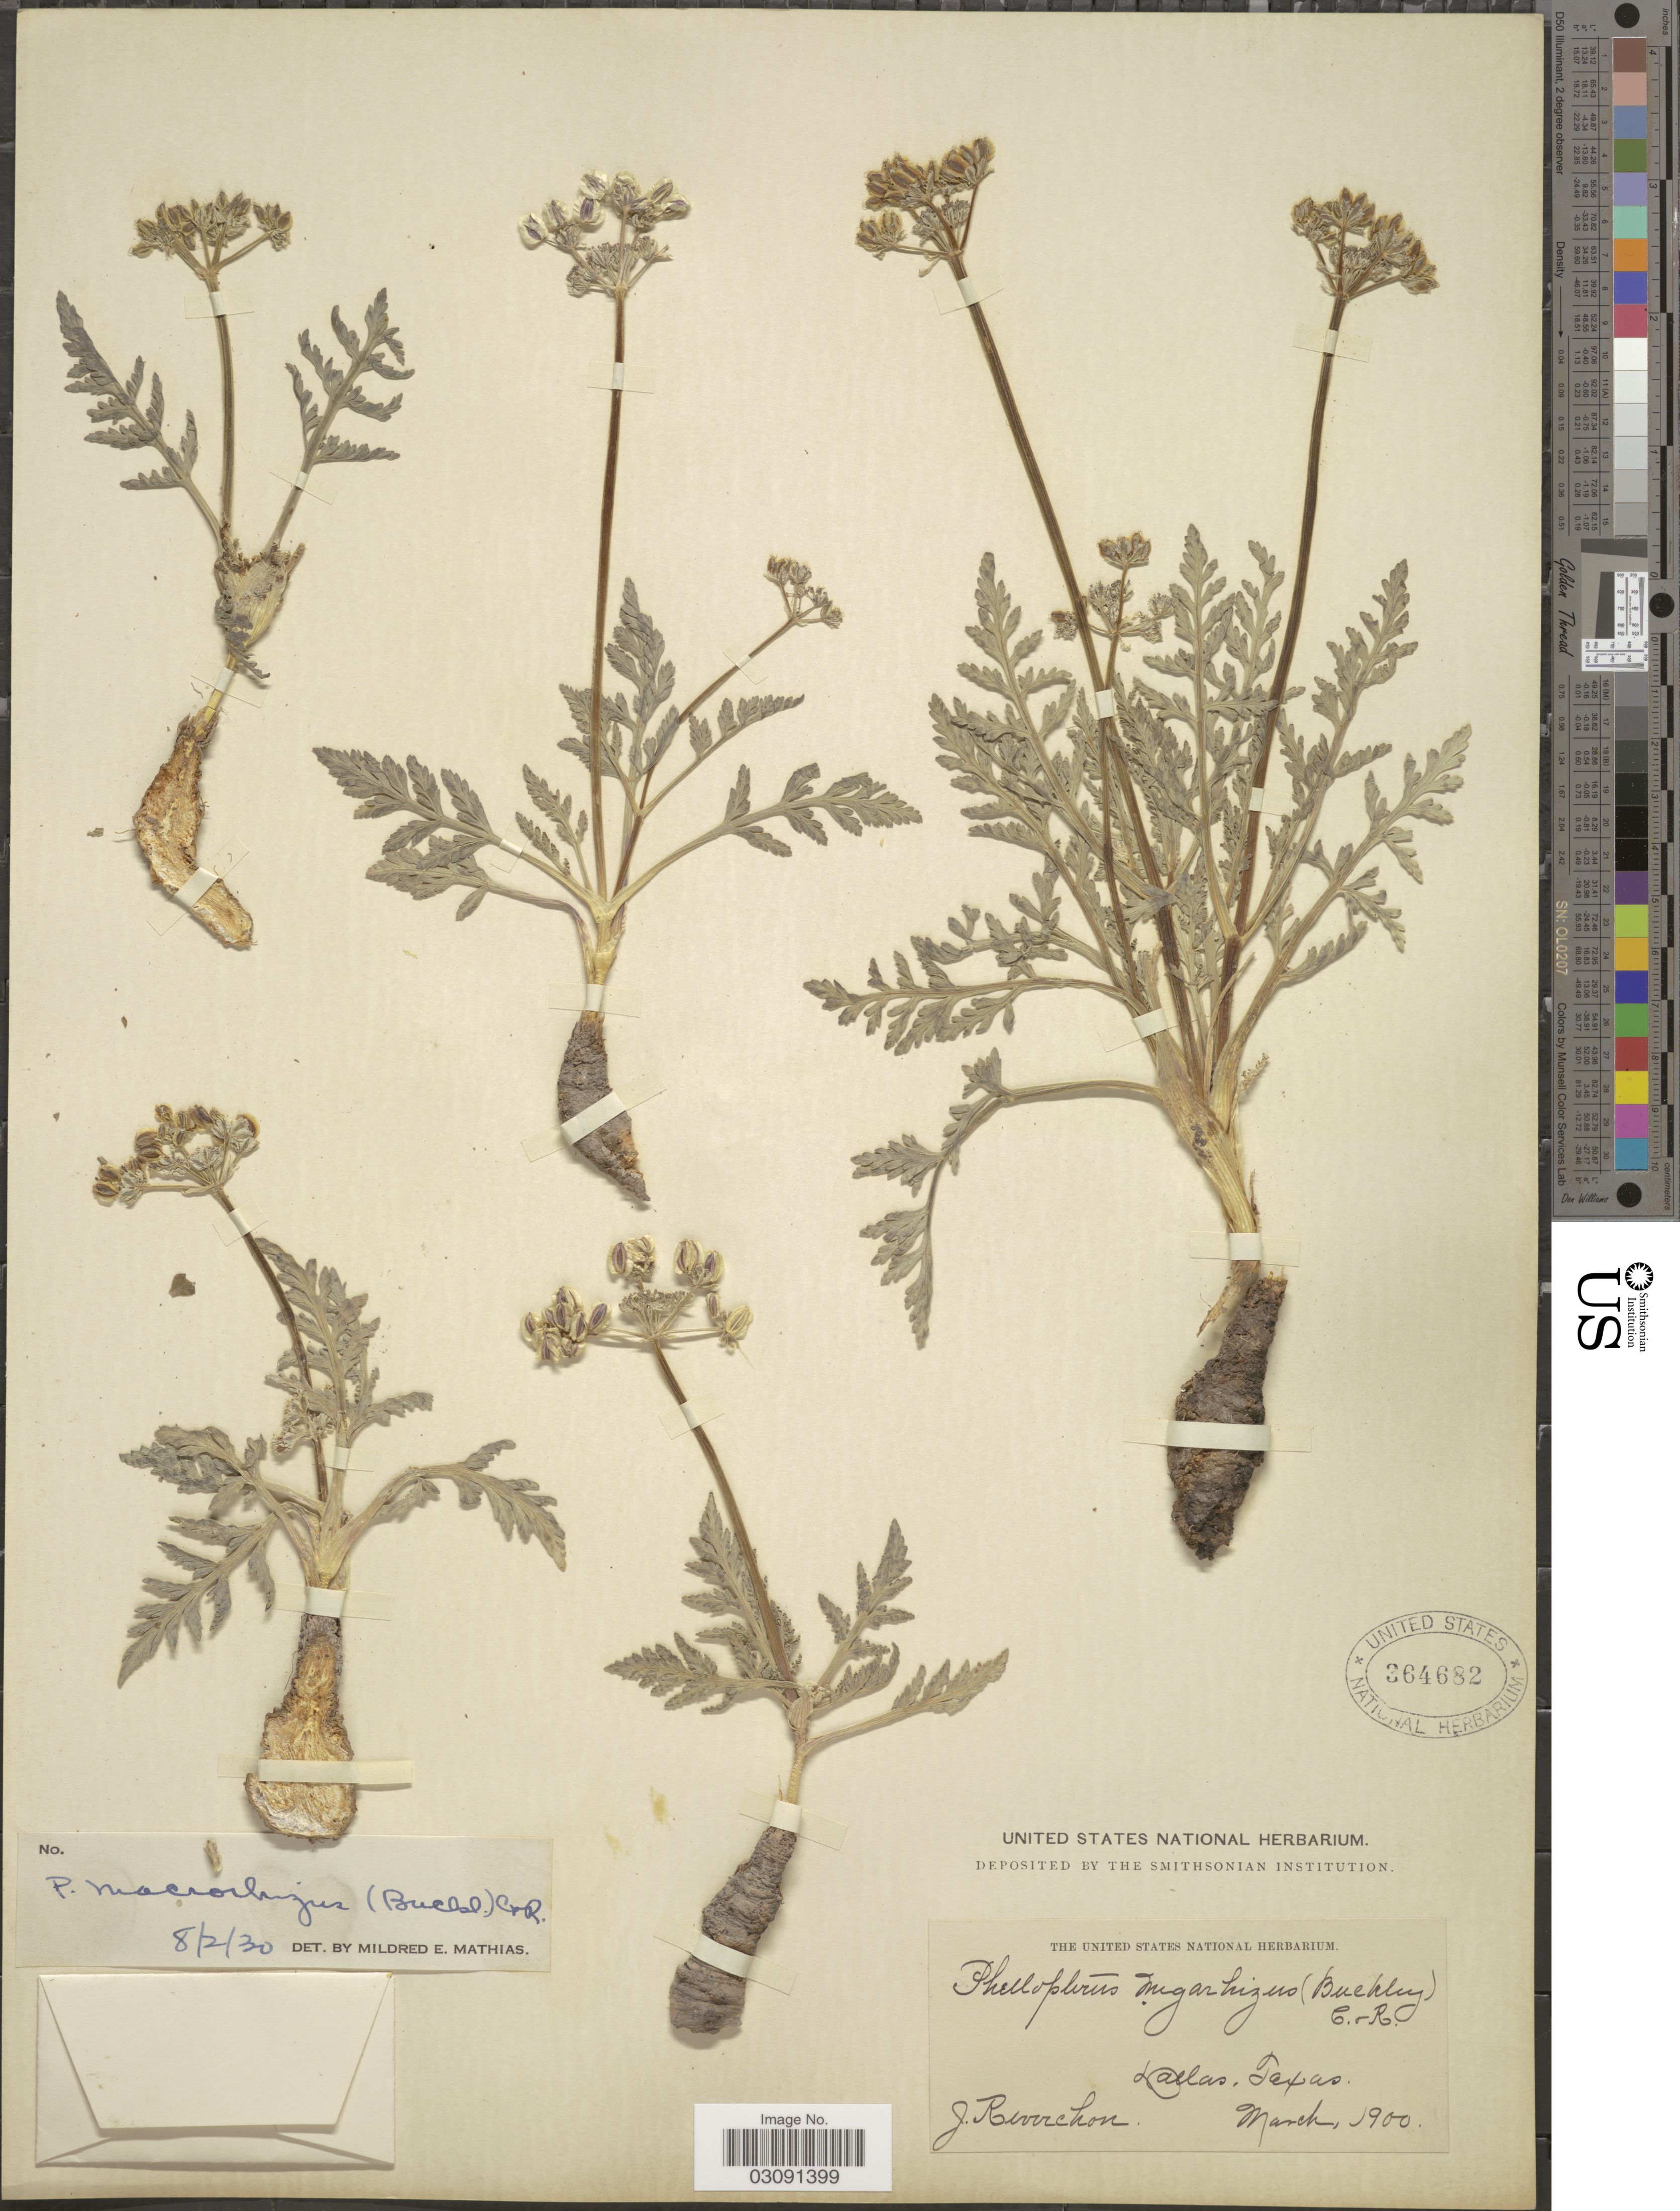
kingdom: Plantae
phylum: Tracheophyta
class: Magnoliopsida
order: Apiales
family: Apiaceae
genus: Cymopterus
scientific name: Cymopterus macrorhizus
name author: Buckley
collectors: J. Reverchon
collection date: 1900-03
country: United States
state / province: Texas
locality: Dallas.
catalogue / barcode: US 364682